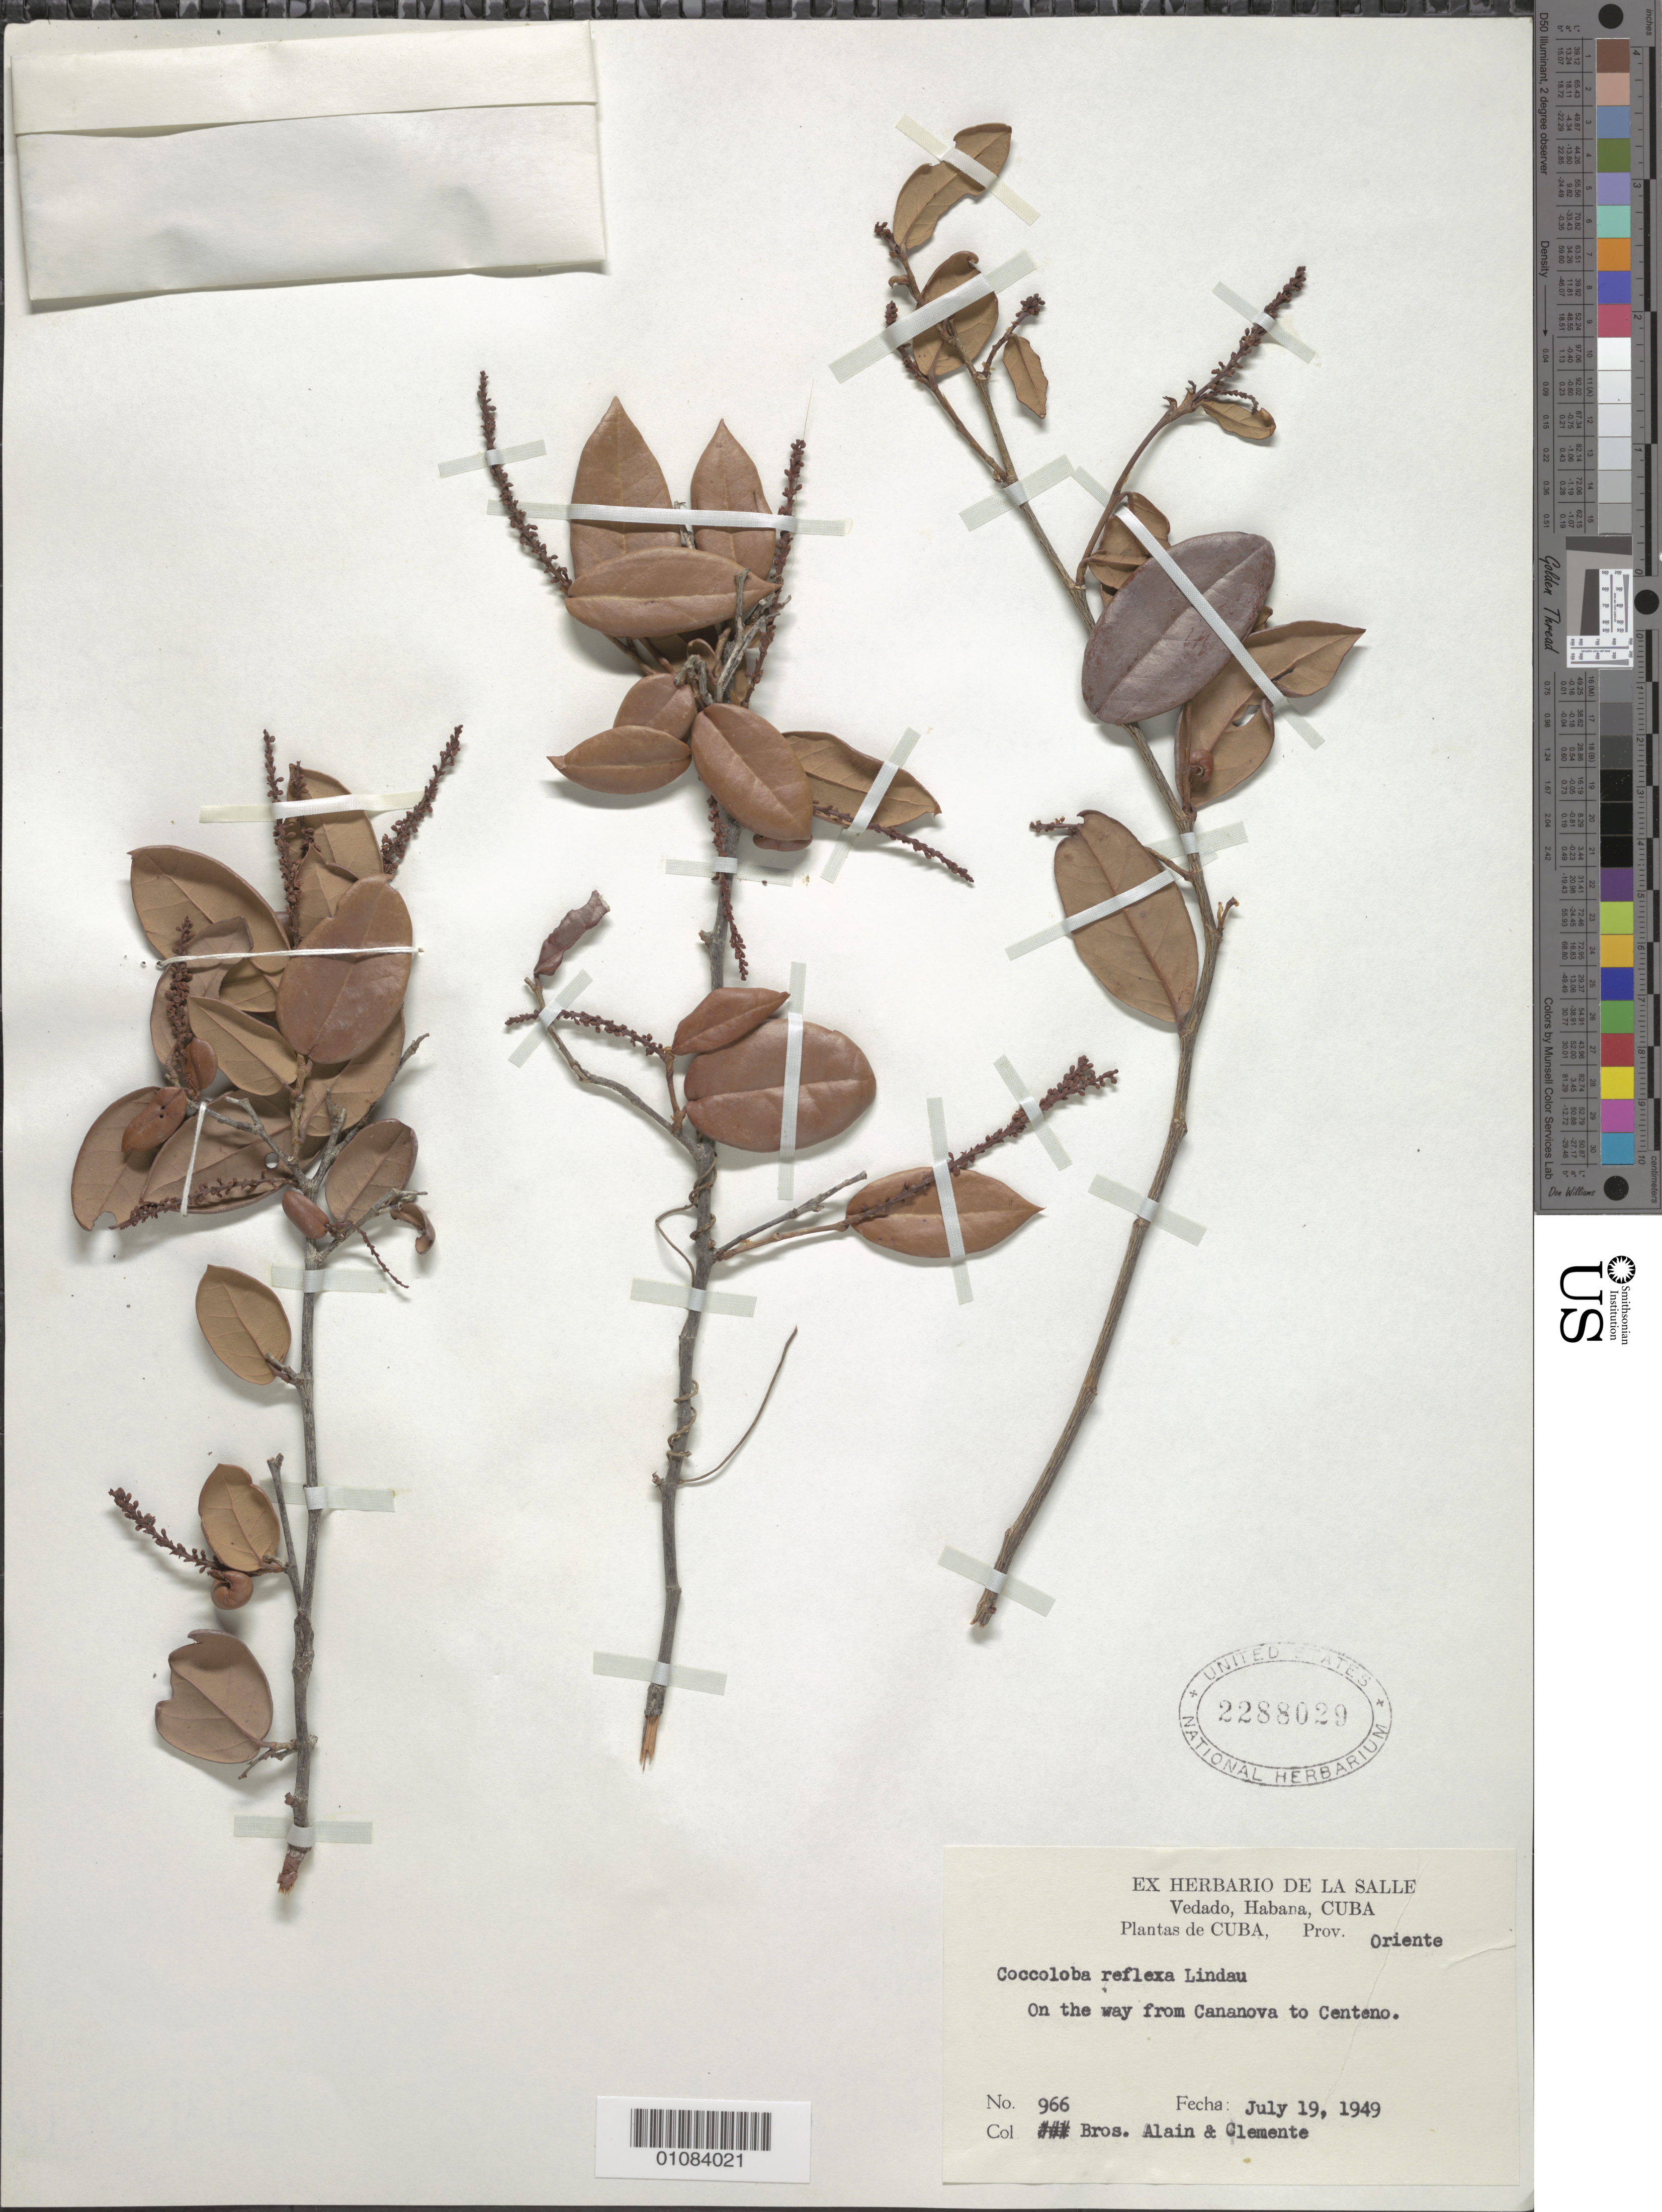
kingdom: Plantae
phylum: Tracheophyta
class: Magnoliopsida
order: Caryophyllales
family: Polygonaceae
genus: Coccoloba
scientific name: Coccoloba reflexa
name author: Lindau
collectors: A. H. Liogier & Bro. Clemente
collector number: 966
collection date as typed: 19 Jul 1949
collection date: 1949-07-19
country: Cuba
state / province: Holguín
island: Cuba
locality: On the way from Canacova to Centeno (modern Holguin or Guantánamo province)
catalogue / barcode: US 2288029